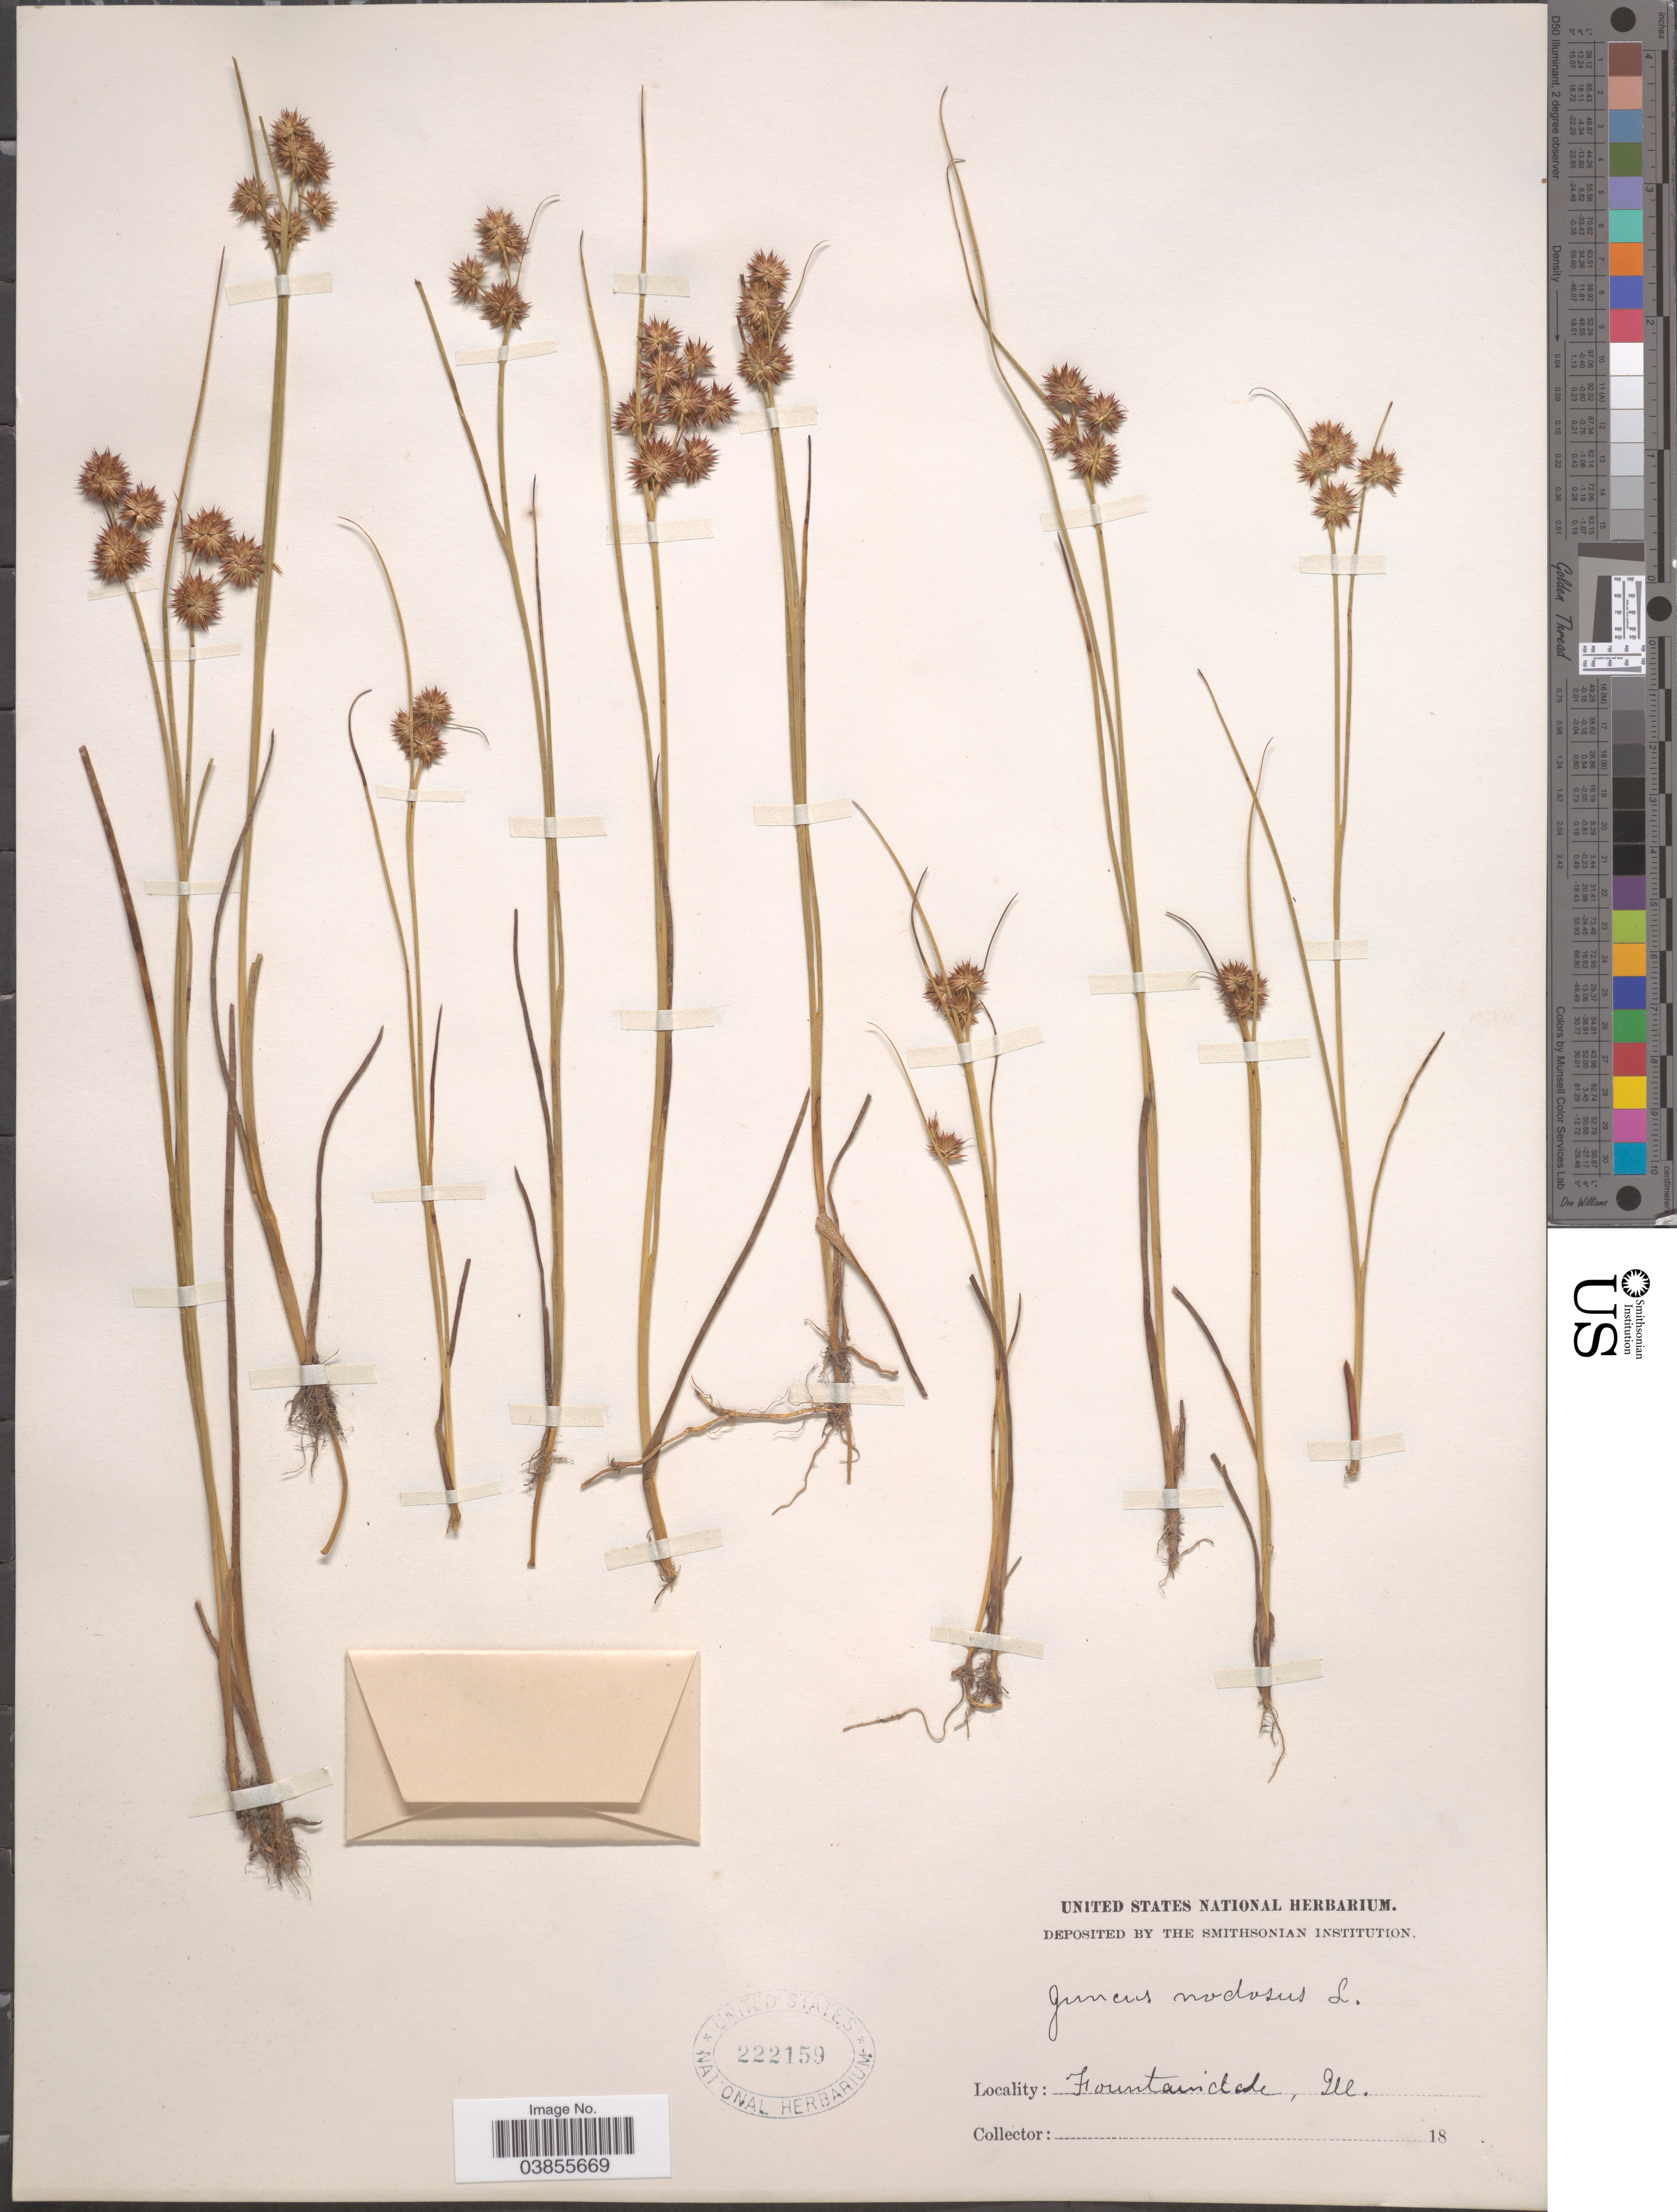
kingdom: Plantae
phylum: Tracheophyta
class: Liliopsida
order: Poales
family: Juncaceae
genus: Juncus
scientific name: Juncus nodosus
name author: L.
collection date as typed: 18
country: United States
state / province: Illinois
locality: Fountaindale.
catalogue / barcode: US 222159